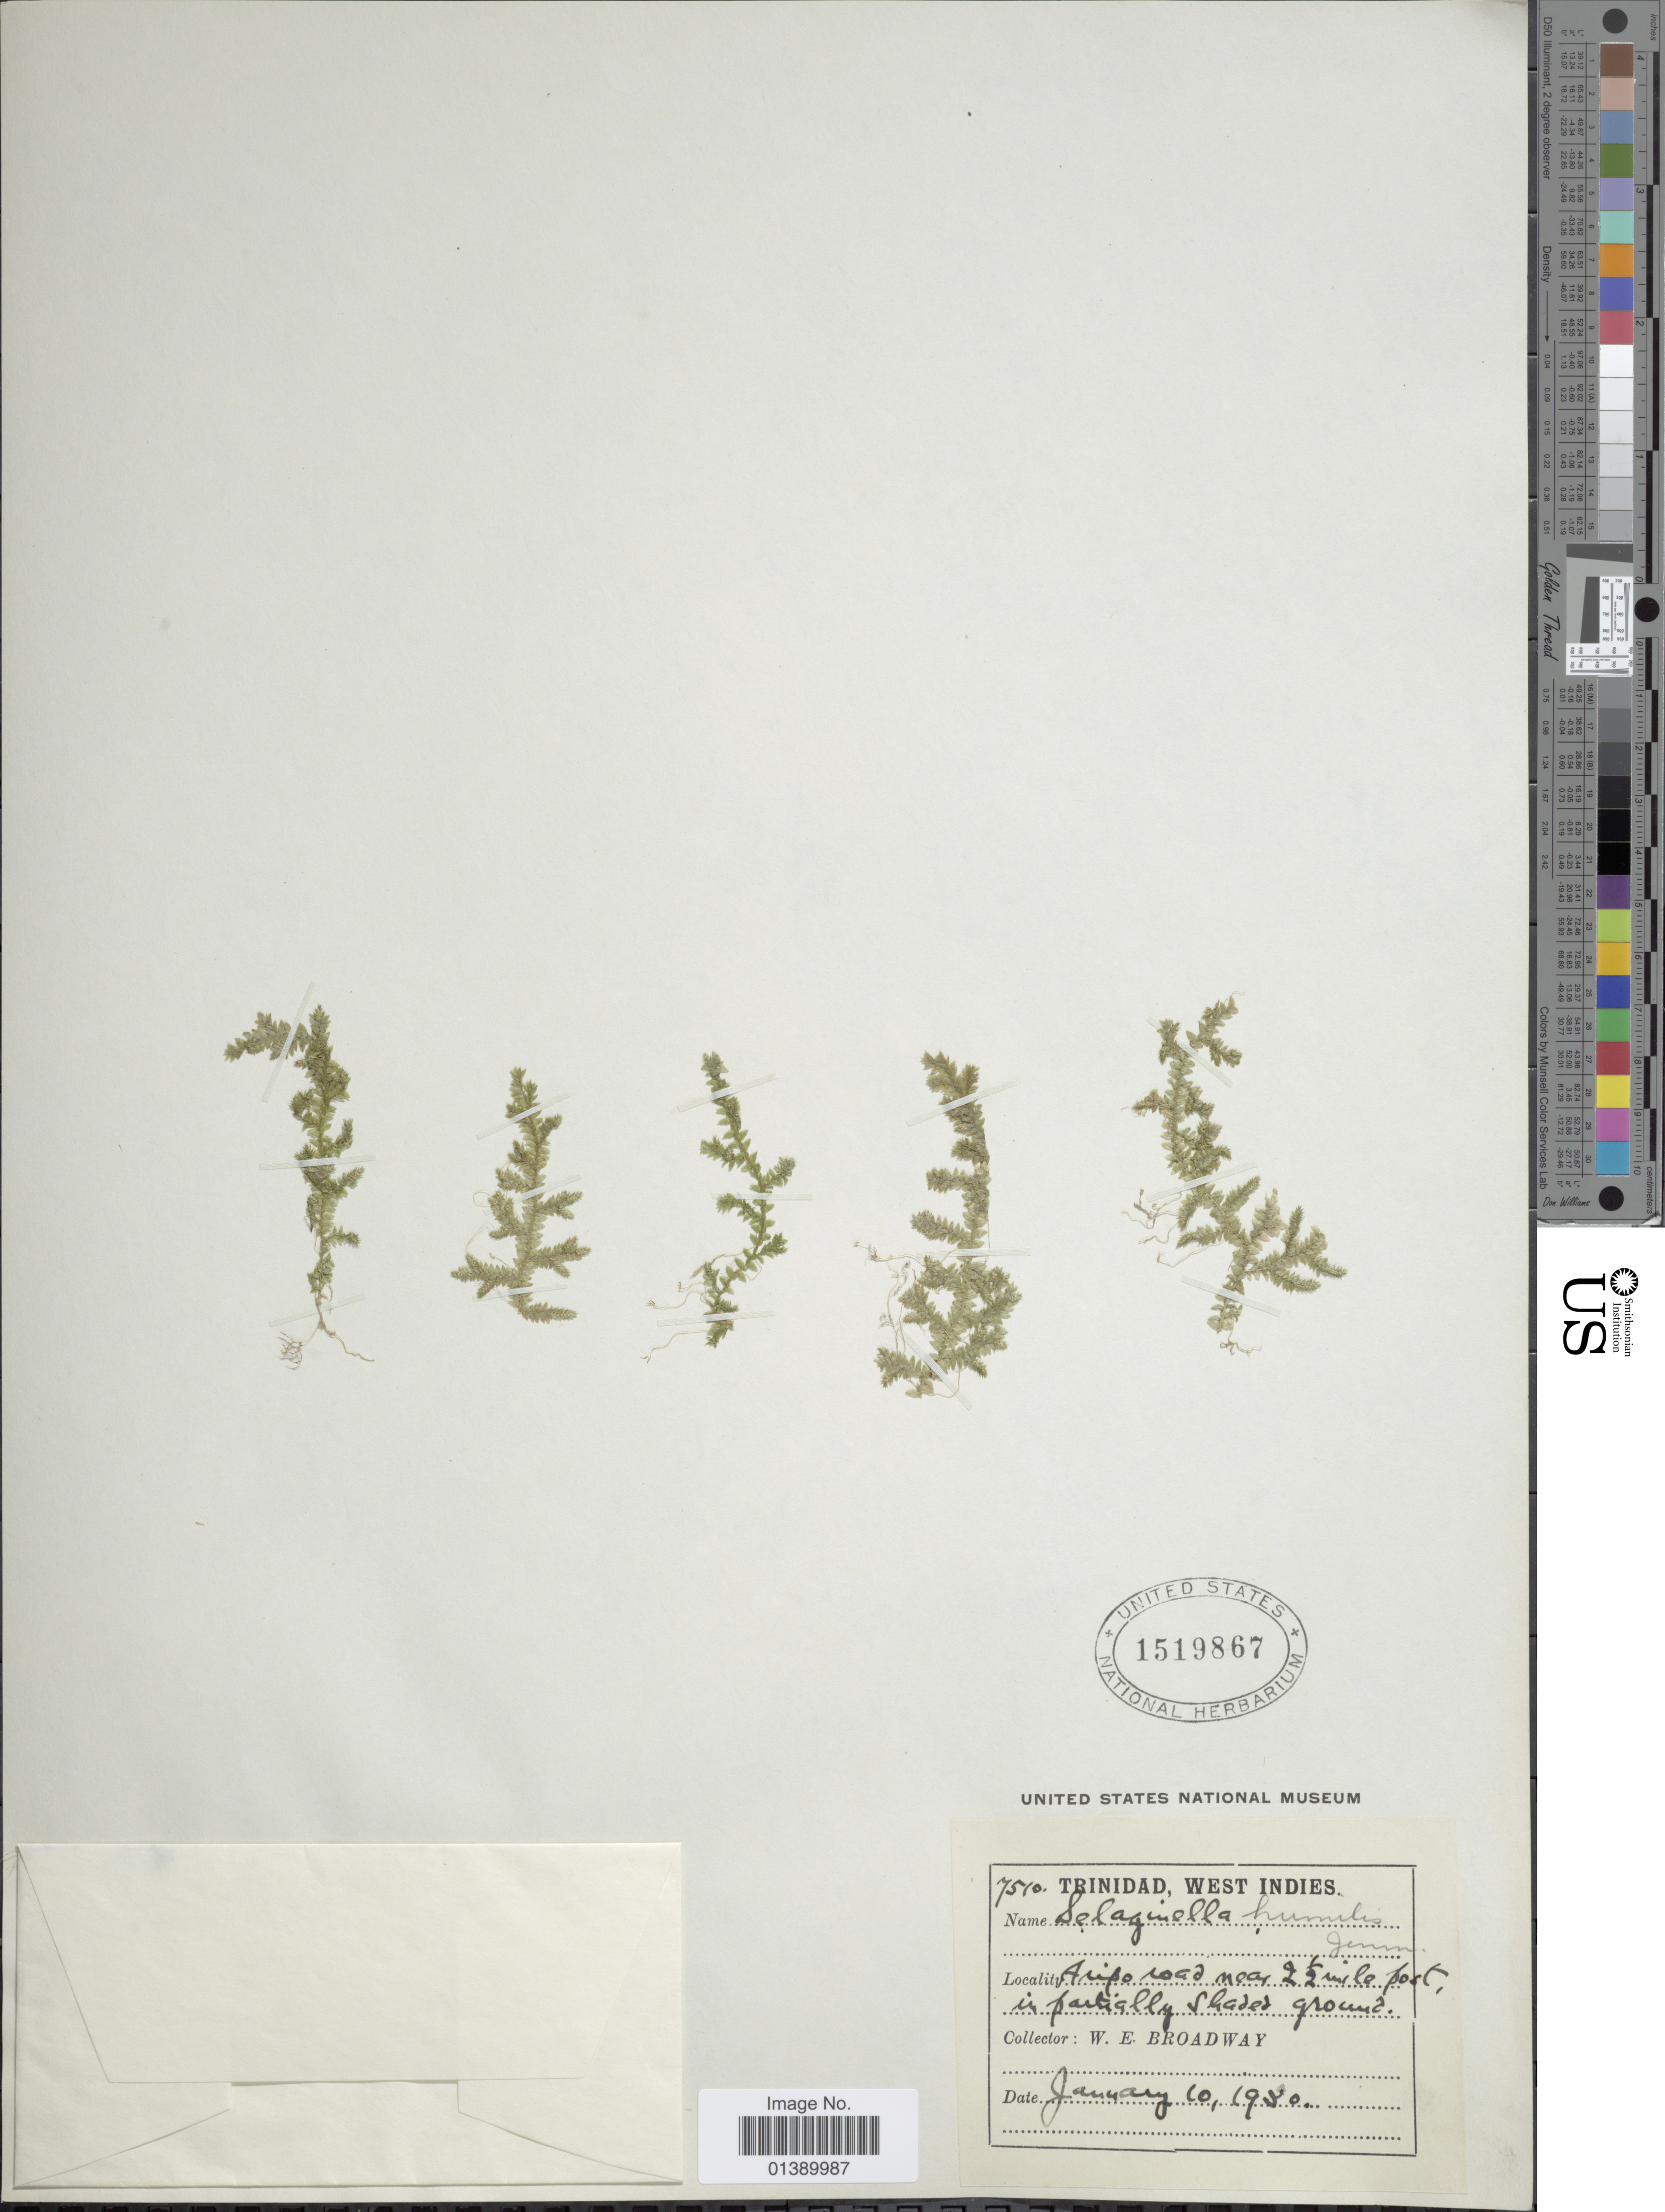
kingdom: Plantae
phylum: Tracheophyta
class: Lycopodiopsida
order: Selaginellales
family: Selaginellaceae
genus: Selaginella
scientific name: Selaginella trifurcata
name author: Baker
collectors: W. E. Broadway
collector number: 7510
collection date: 1930-01-10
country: Trinidad and Tobago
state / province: Trinidad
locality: West Indies, Aripo road near 2½ mile forest in partially shaded ground.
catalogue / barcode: US 1519867